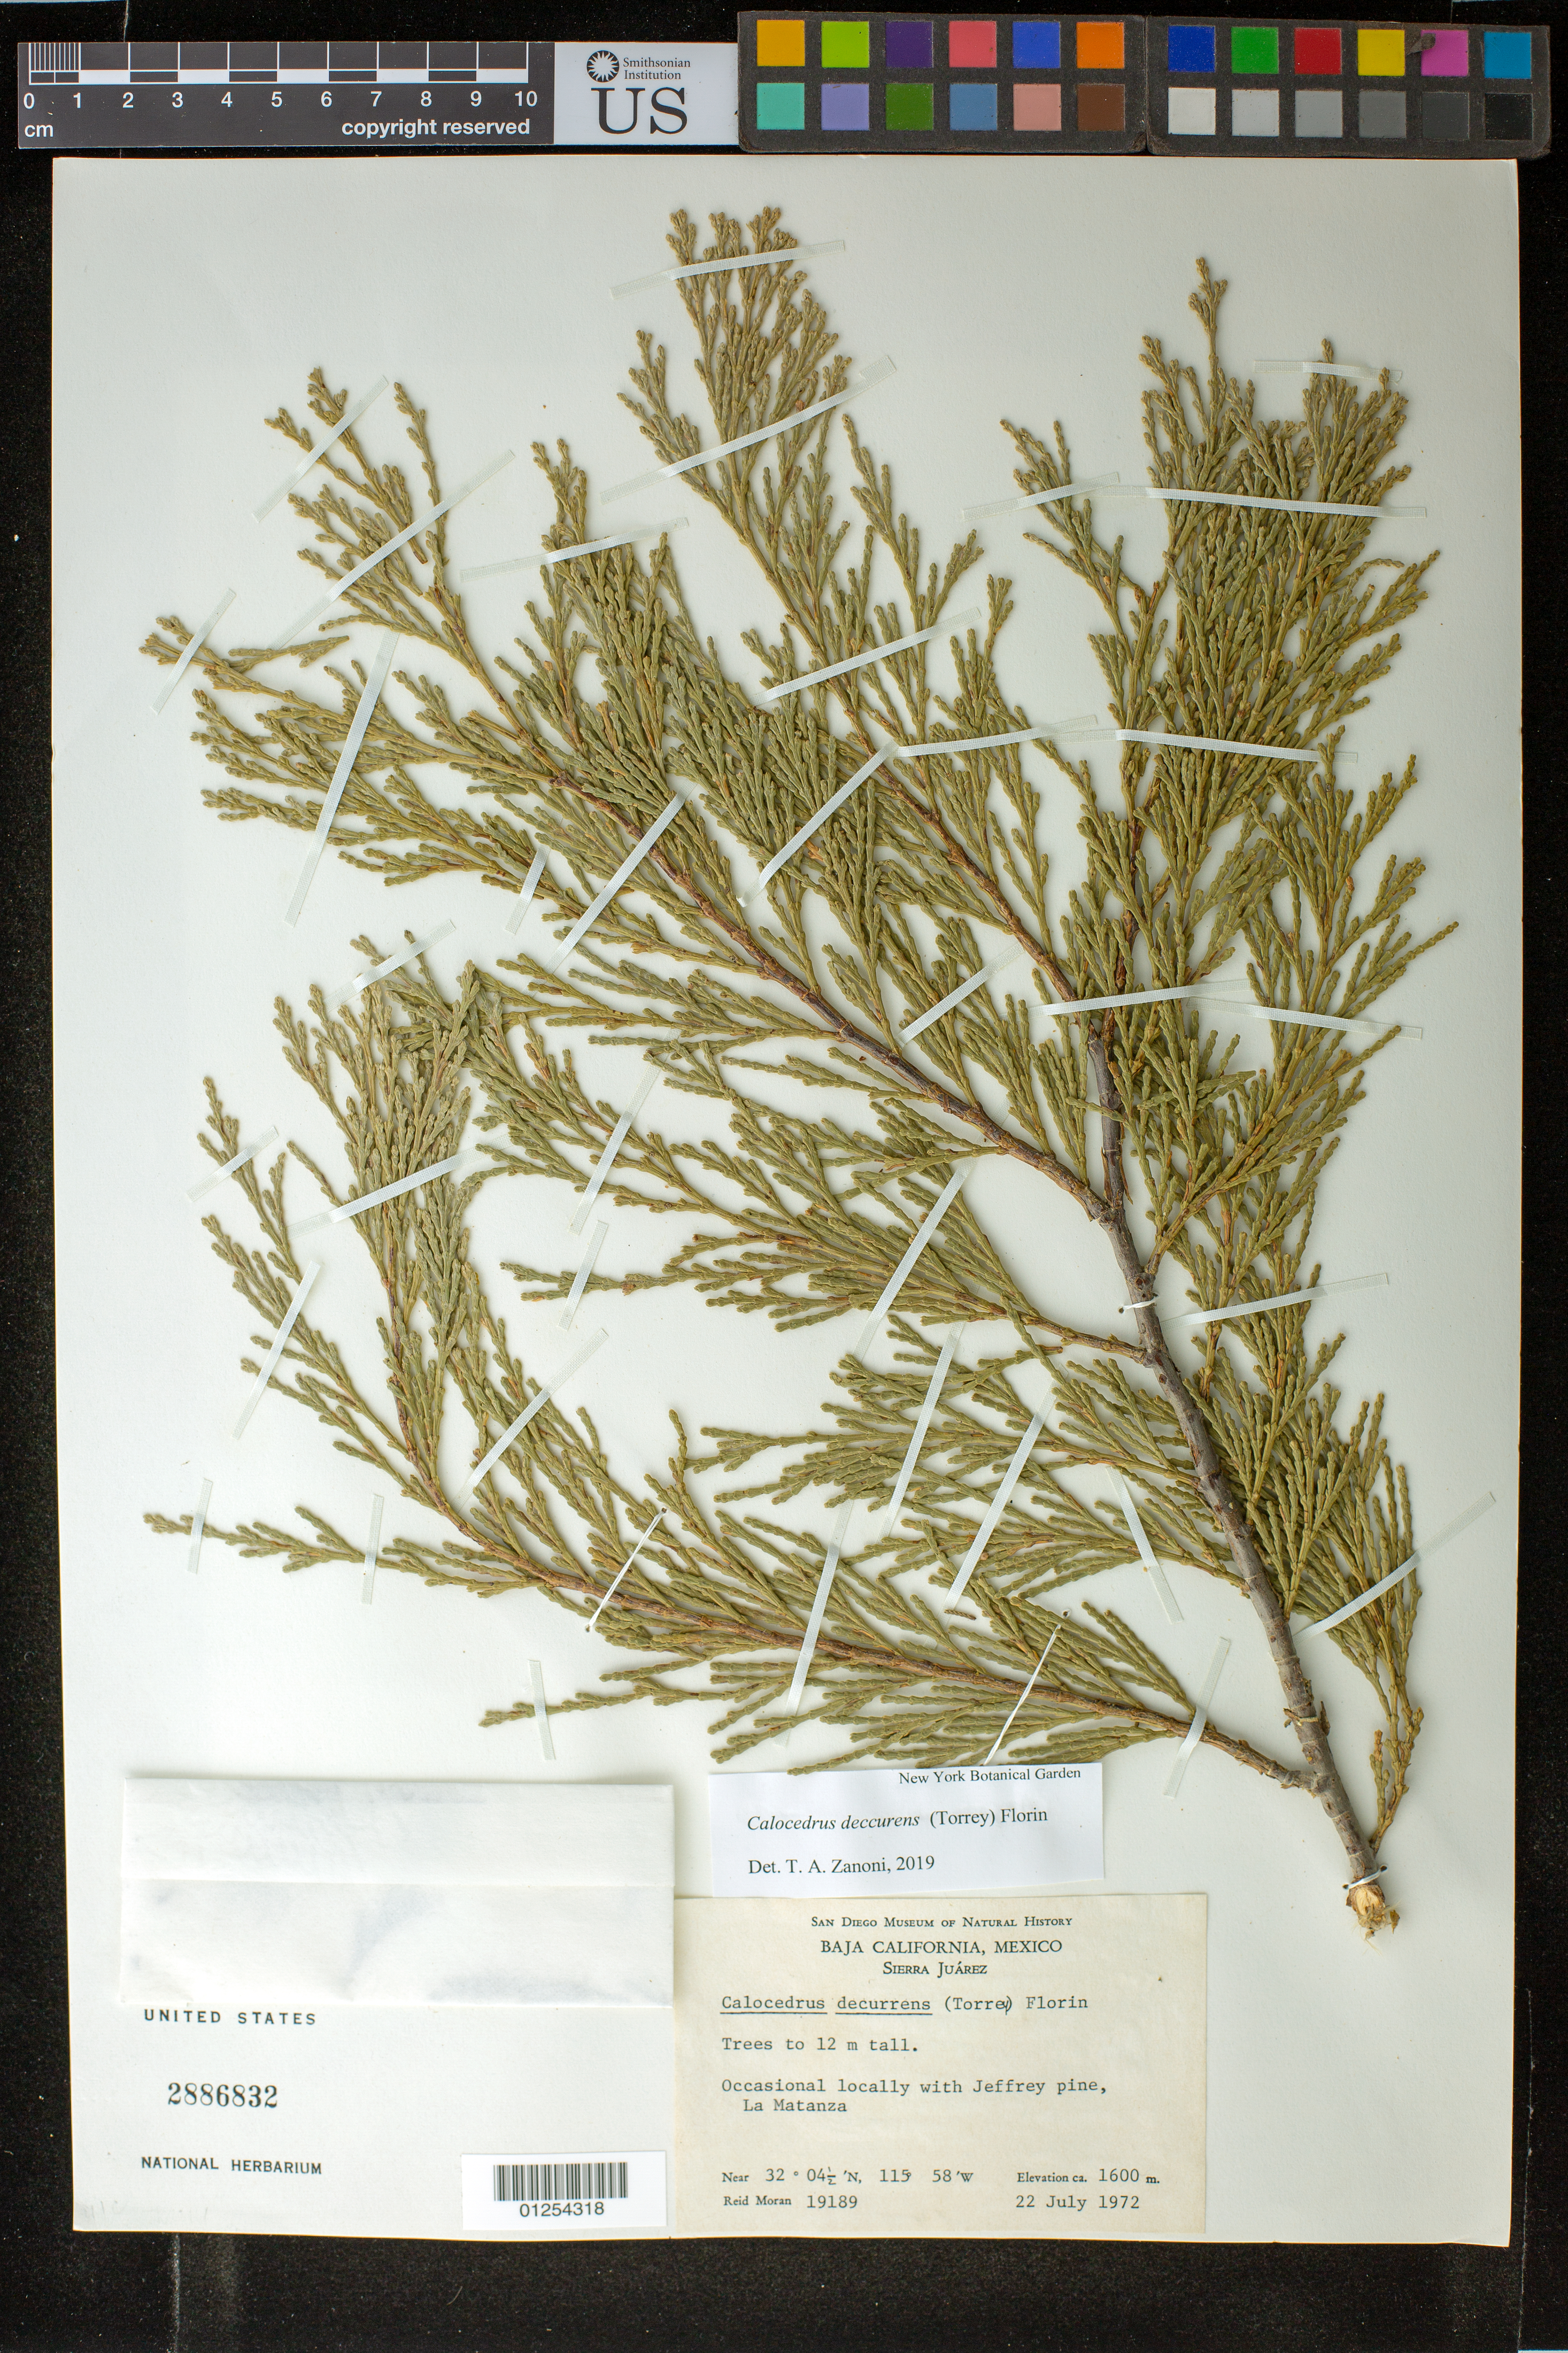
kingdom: Plantae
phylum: Tracheophyta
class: Pinopsida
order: Pinales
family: Cupressaceae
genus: Calocedrus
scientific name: Calocedrus decurrens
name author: (Torr.) Florin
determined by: Zanoni, T. A., (NY), New York Botanical Garden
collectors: R. V. Moran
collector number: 19189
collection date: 1972-06-22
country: Mexico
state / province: Baja California Norte / Baja California Sur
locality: Occasional locally with Jeffrey pine, La Matanza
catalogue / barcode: US 2886832